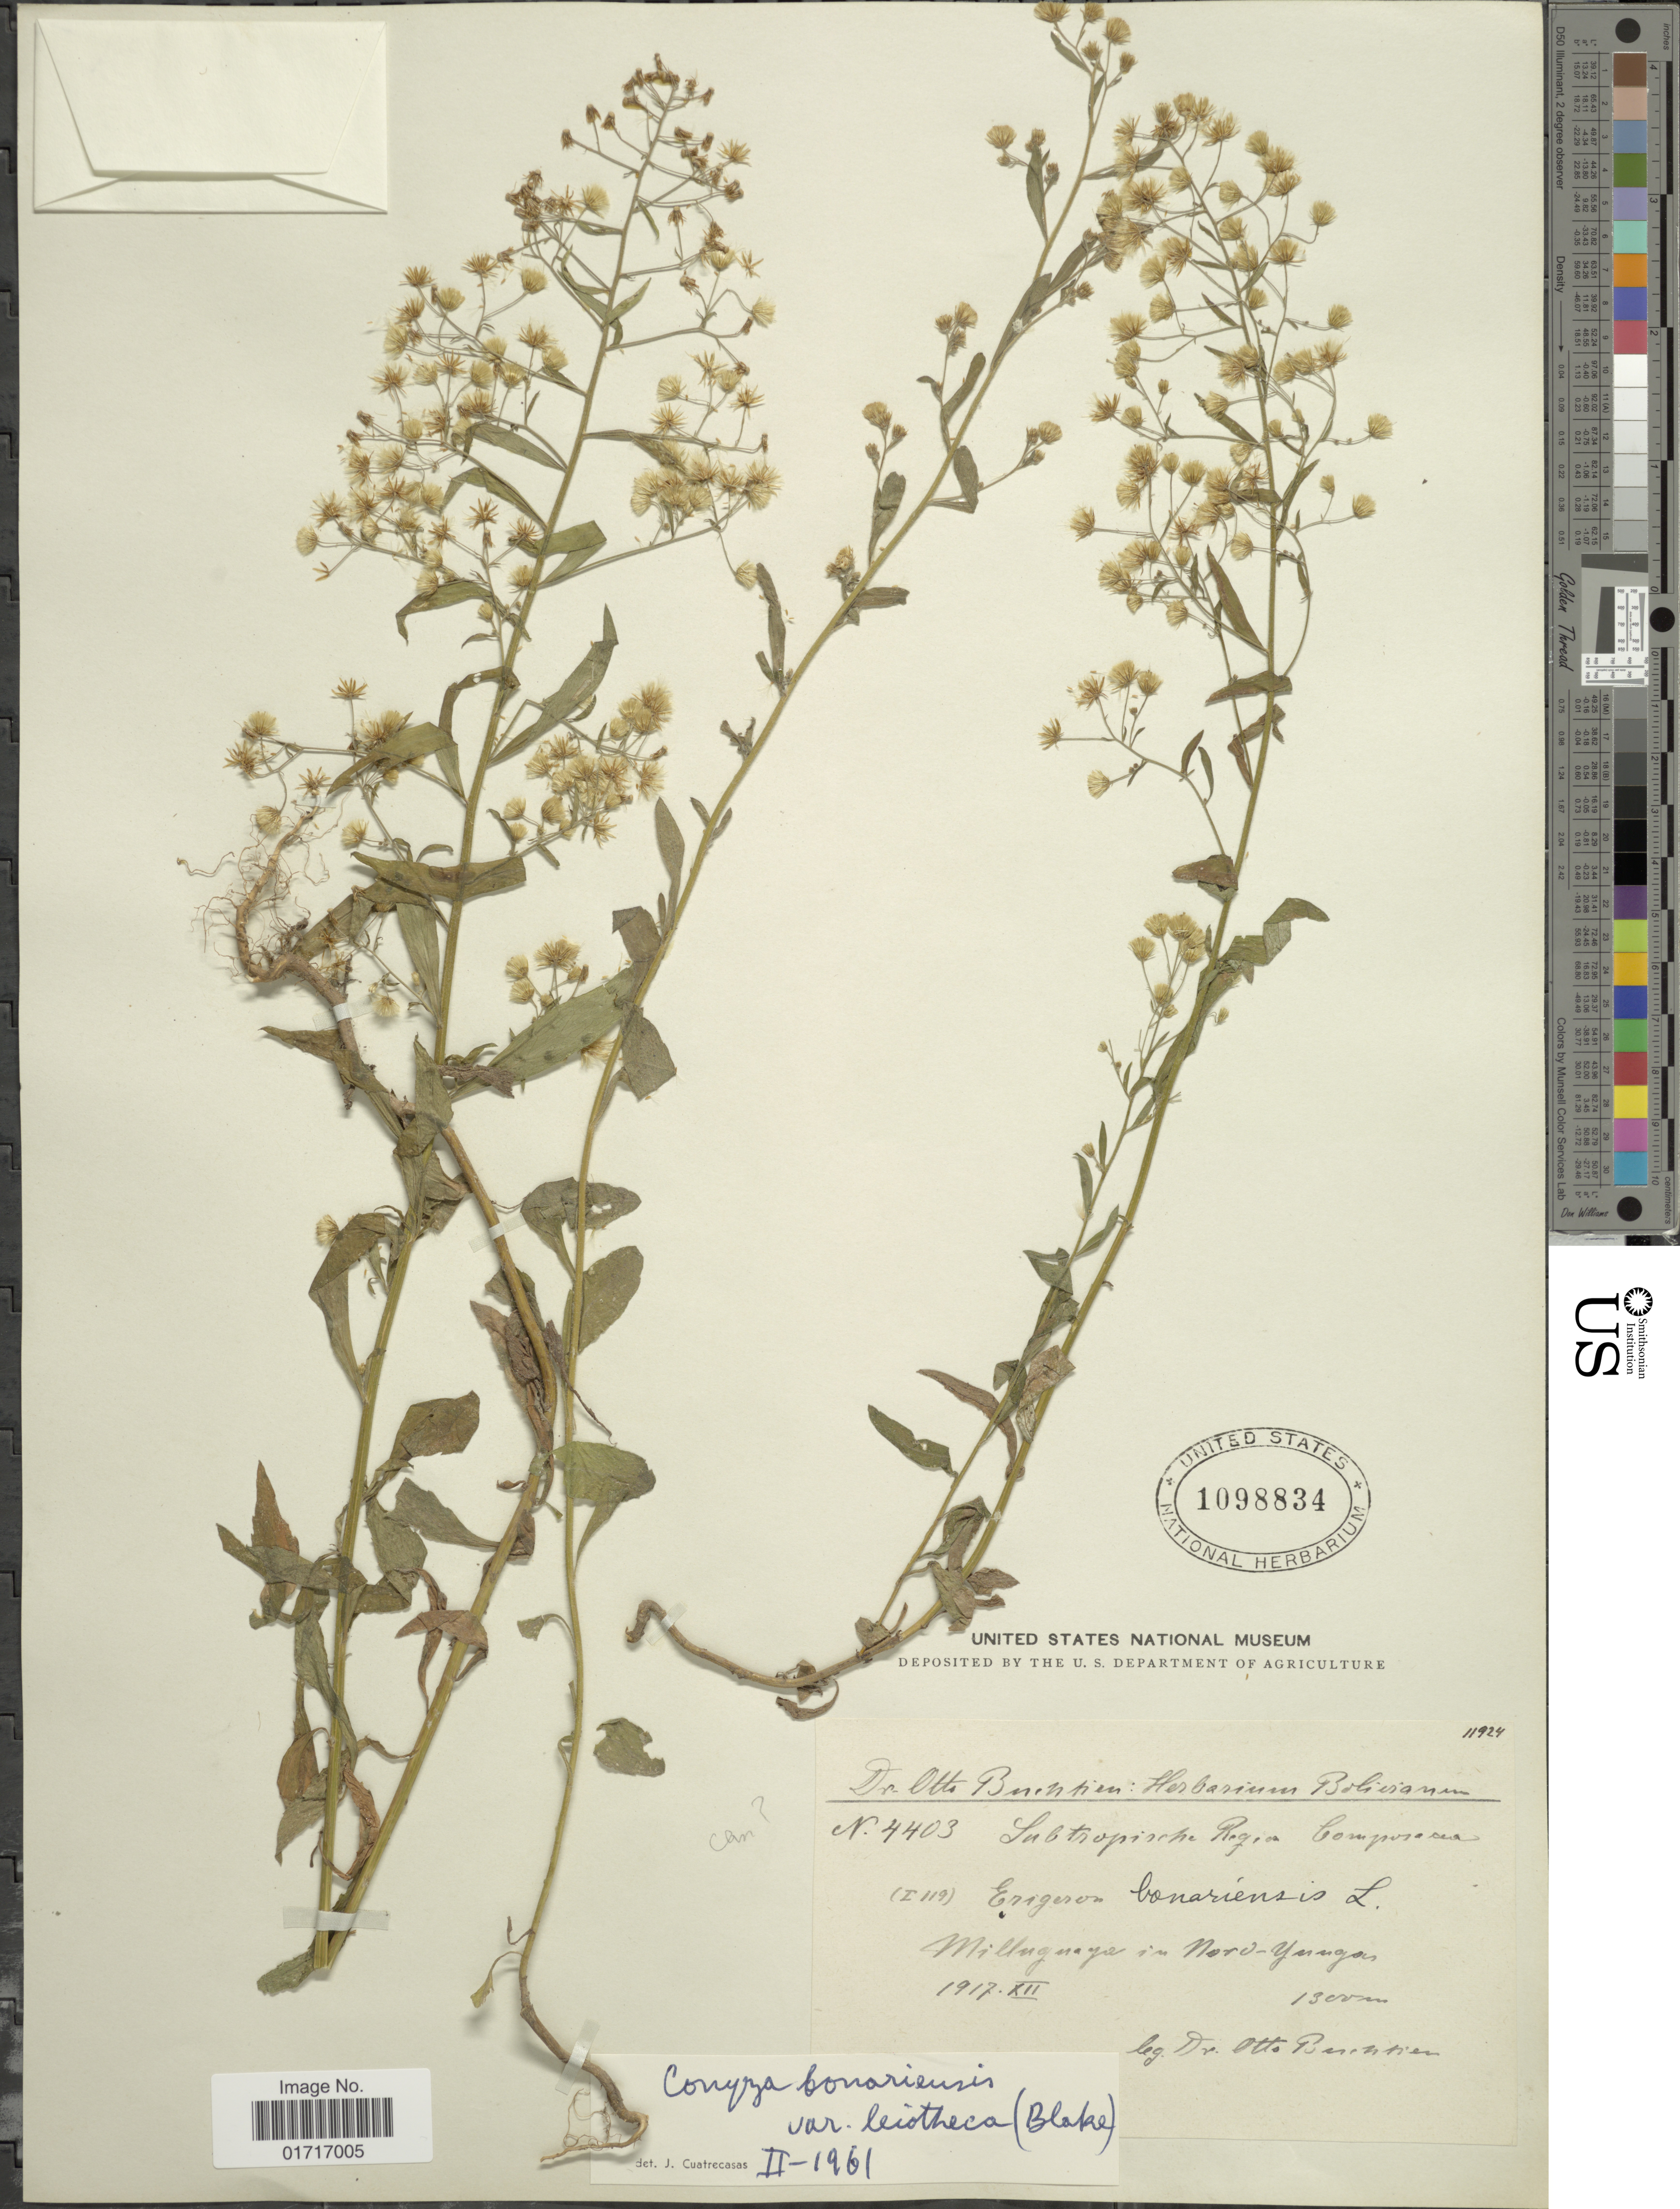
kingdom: Plantae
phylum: Tracheophyta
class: Magnoliopsida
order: Asterales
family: Asteraceae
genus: Conyza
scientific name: Conyza bonariensis var. leiotheca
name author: (S.F. Blake) Cuatrec.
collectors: O. Buchtien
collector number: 4403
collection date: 1917-12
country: Bolivia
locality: Milluguaye in Nord-Yungas.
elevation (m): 1300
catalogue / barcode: US 1098834